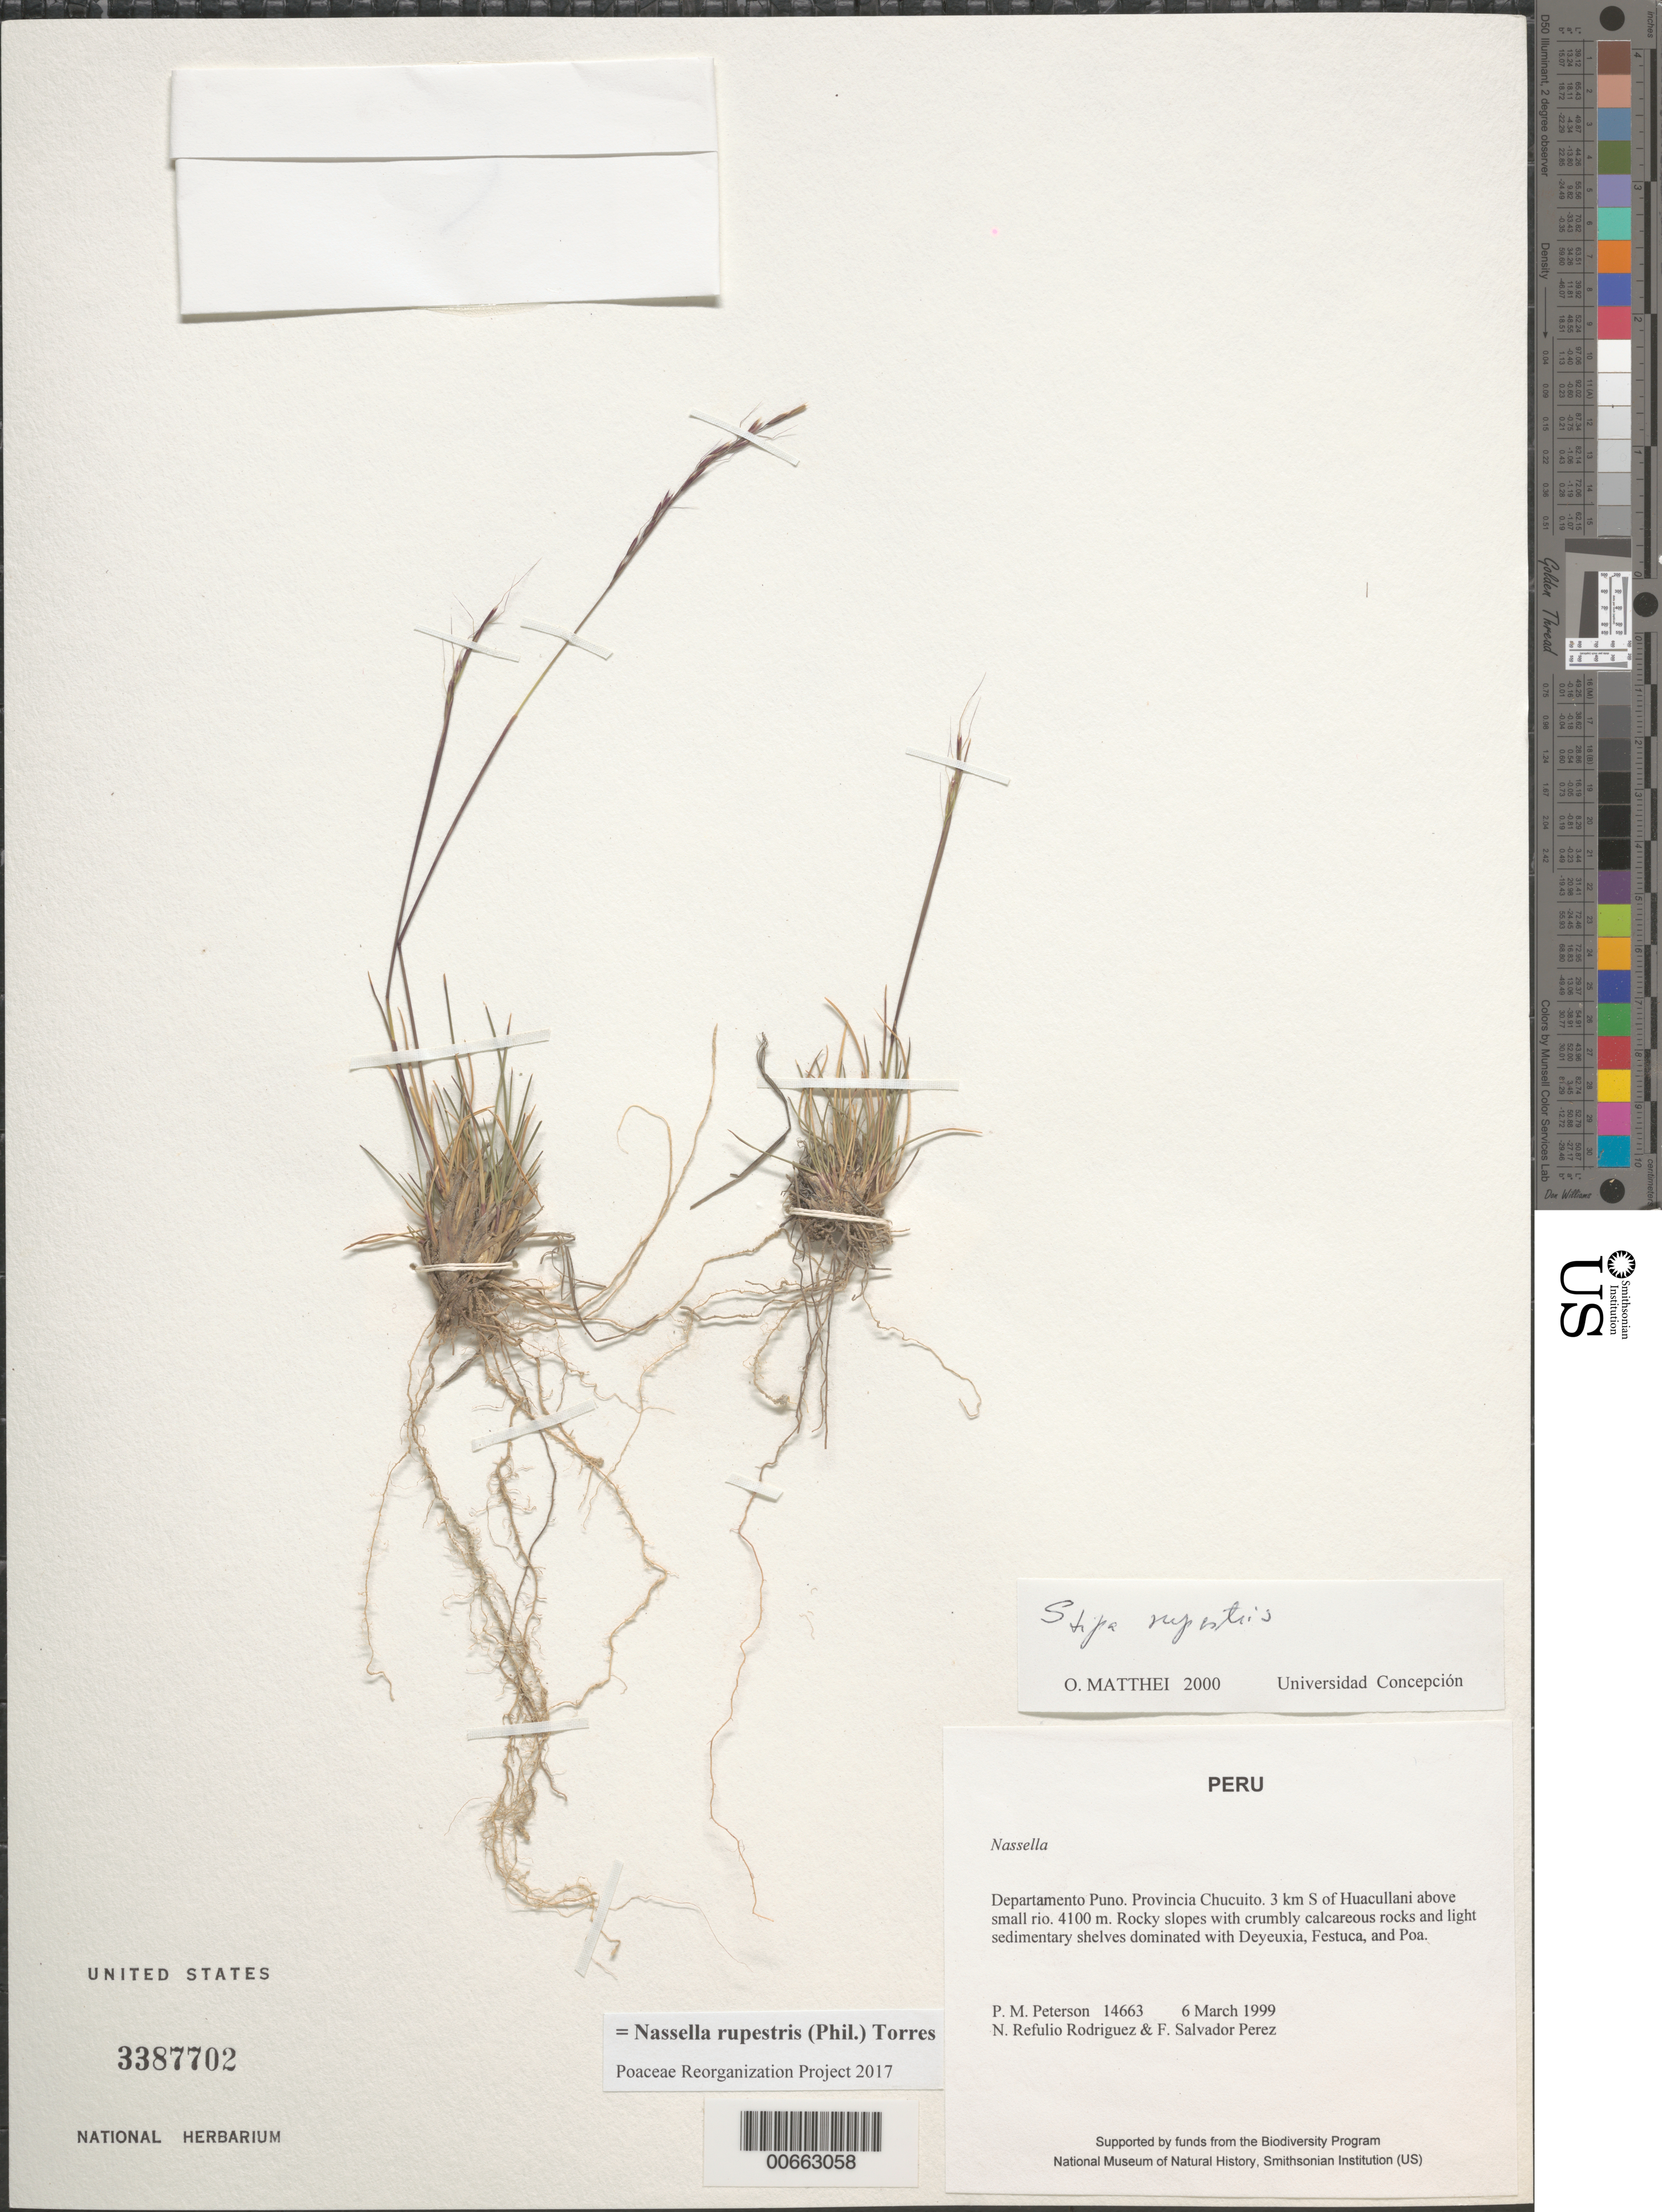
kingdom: Plantae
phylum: Tracheophyta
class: Liliopsida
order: Poales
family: Poaceae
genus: Nassella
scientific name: Nassella rupestris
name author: (Phil.) A.M. Torres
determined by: Poaceae Reorganization Project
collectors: P. M. Peterson, N. Refulio-Rodríguez & F. Salvador Perez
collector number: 14663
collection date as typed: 06 Mar 1999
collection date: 1999-03-06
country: Peru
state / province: Puno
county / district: Chucuito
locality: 3 km S of Huacullani above small rio.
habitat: Rocky slopes with crumbly calcareous rocks and light sedimentary shelves dominated with Deyeuxia, Festuca and Poa.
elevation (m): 4100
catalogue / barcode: US 3387702